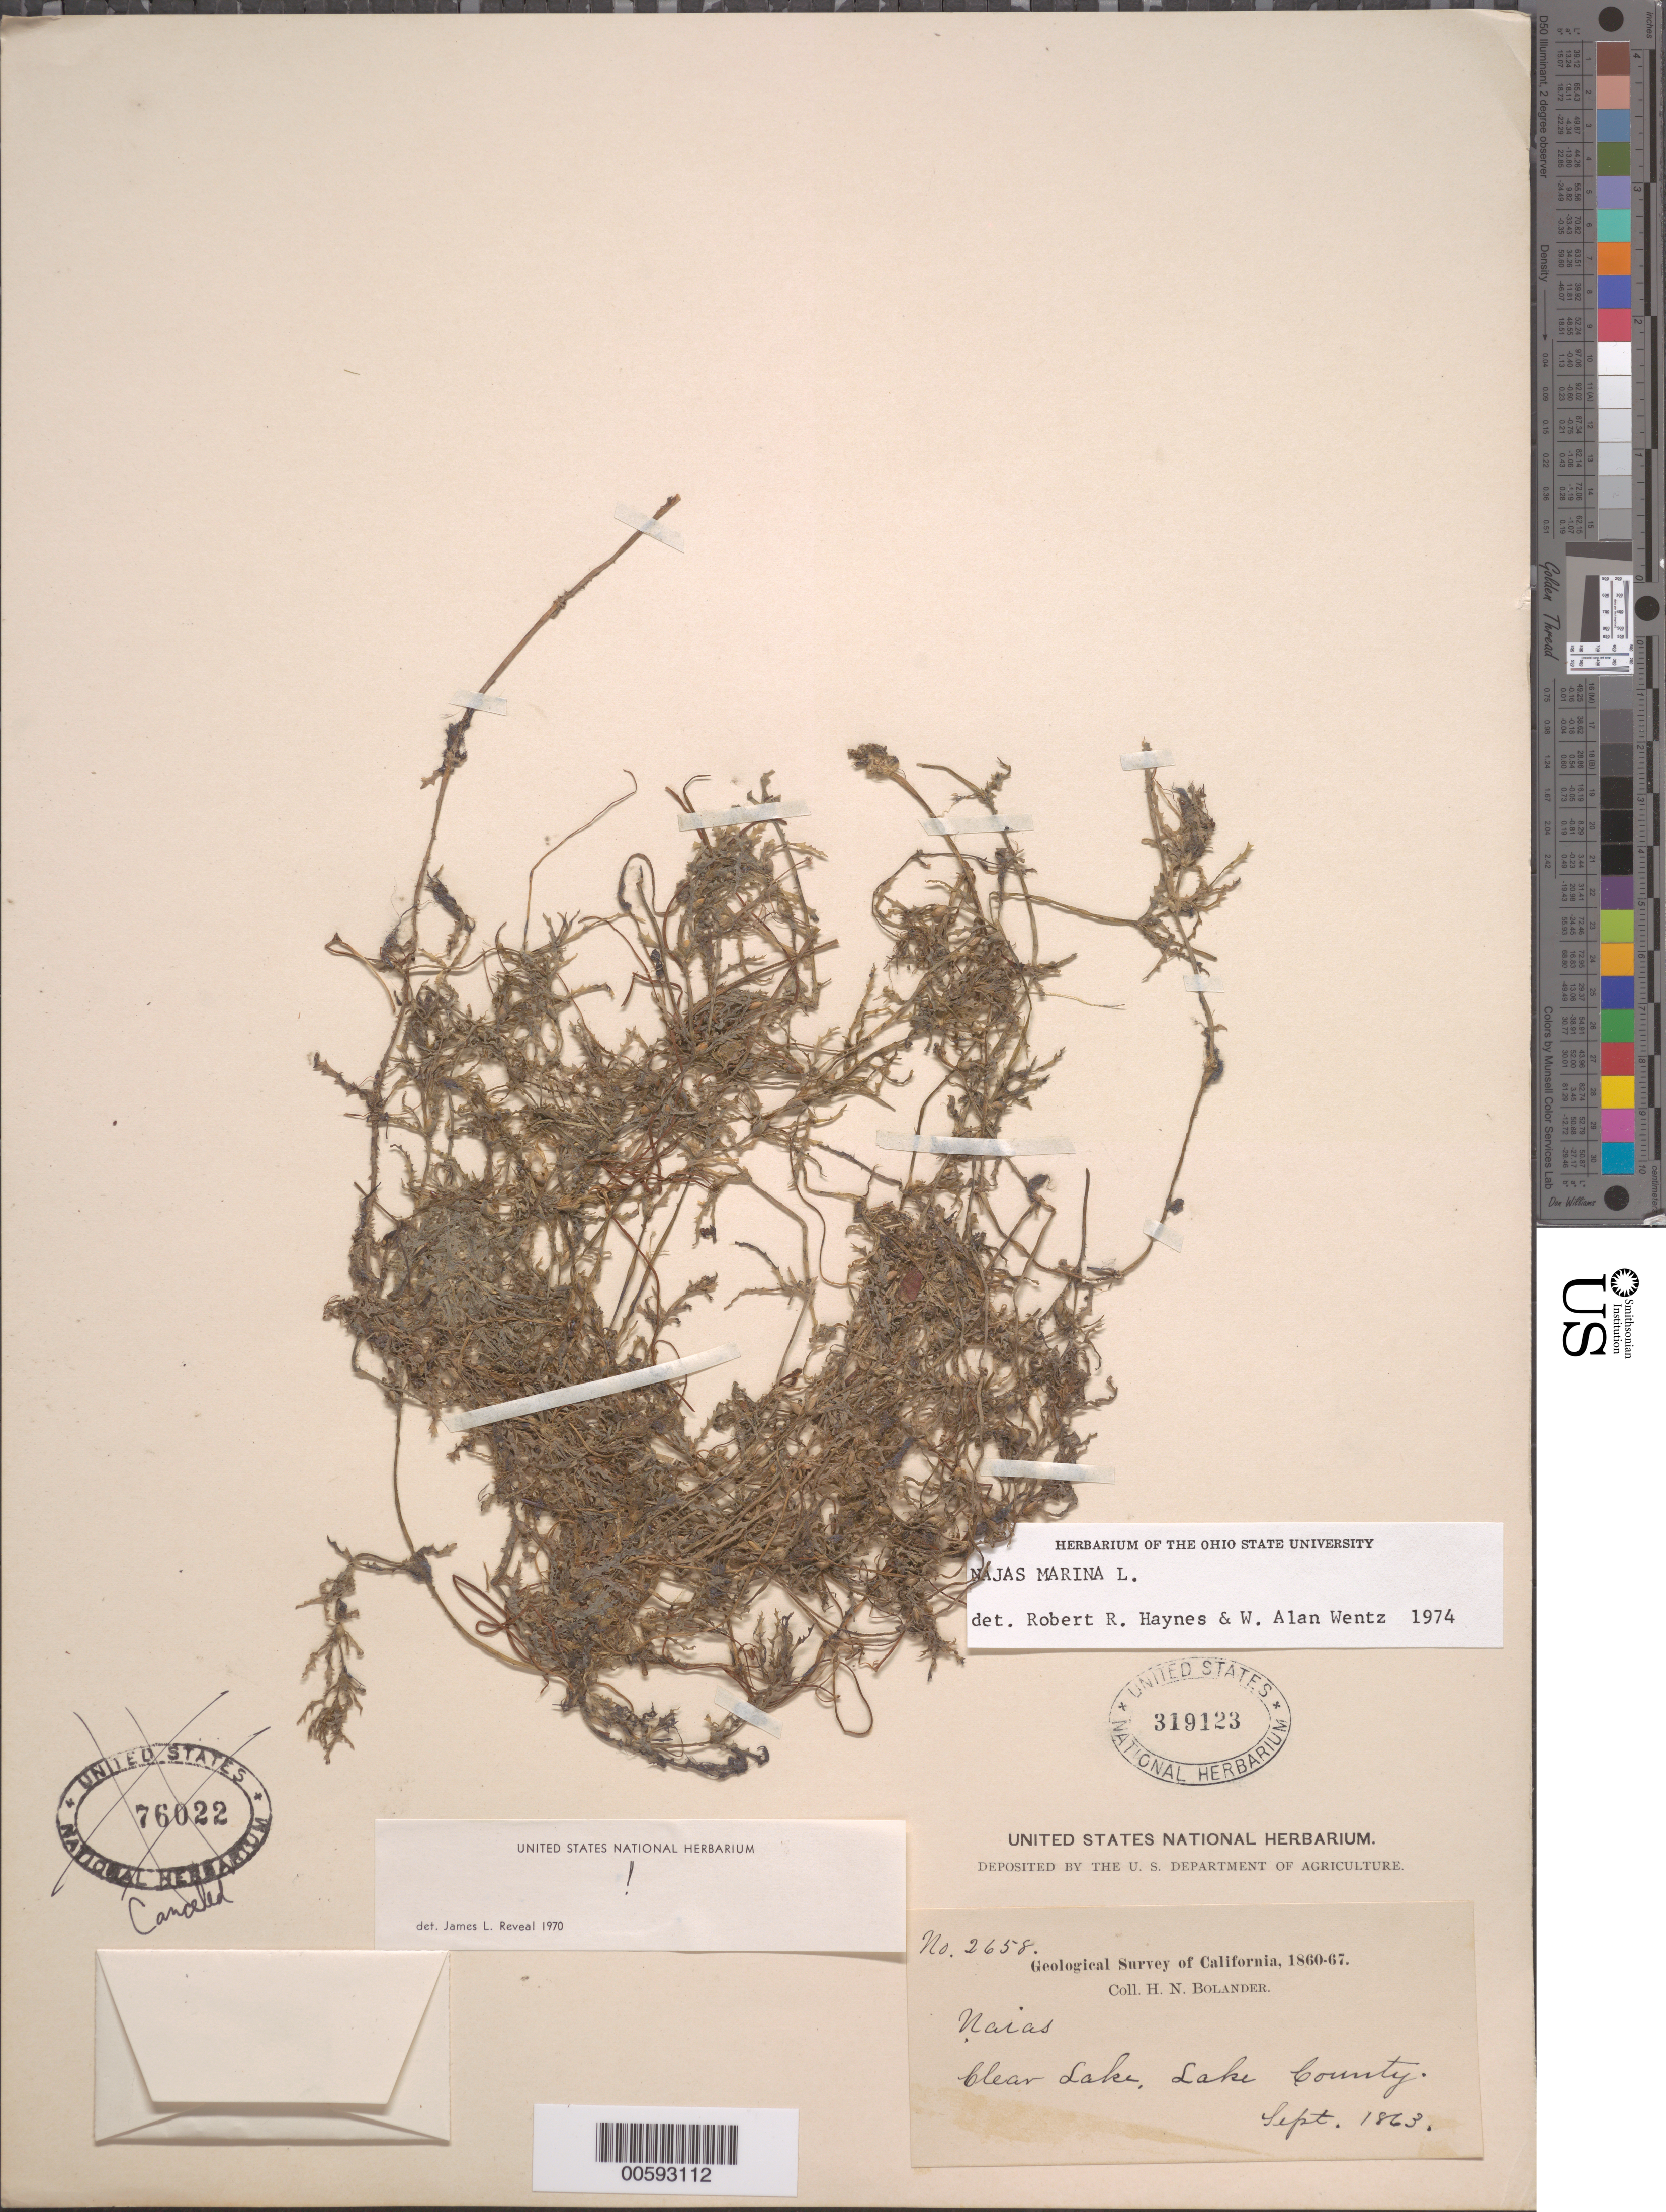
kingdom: Plantae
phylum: Tracheophyta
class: Liliopsida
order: Alismatales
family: Hydrocharitaceae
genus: Najas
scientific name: Najas marina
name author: L.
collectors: H. Bolander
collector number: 2658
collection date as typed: Sep 1863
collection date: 1863-09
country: United States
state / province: California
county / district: Lake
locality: Clear Lake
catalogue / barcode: US 319123